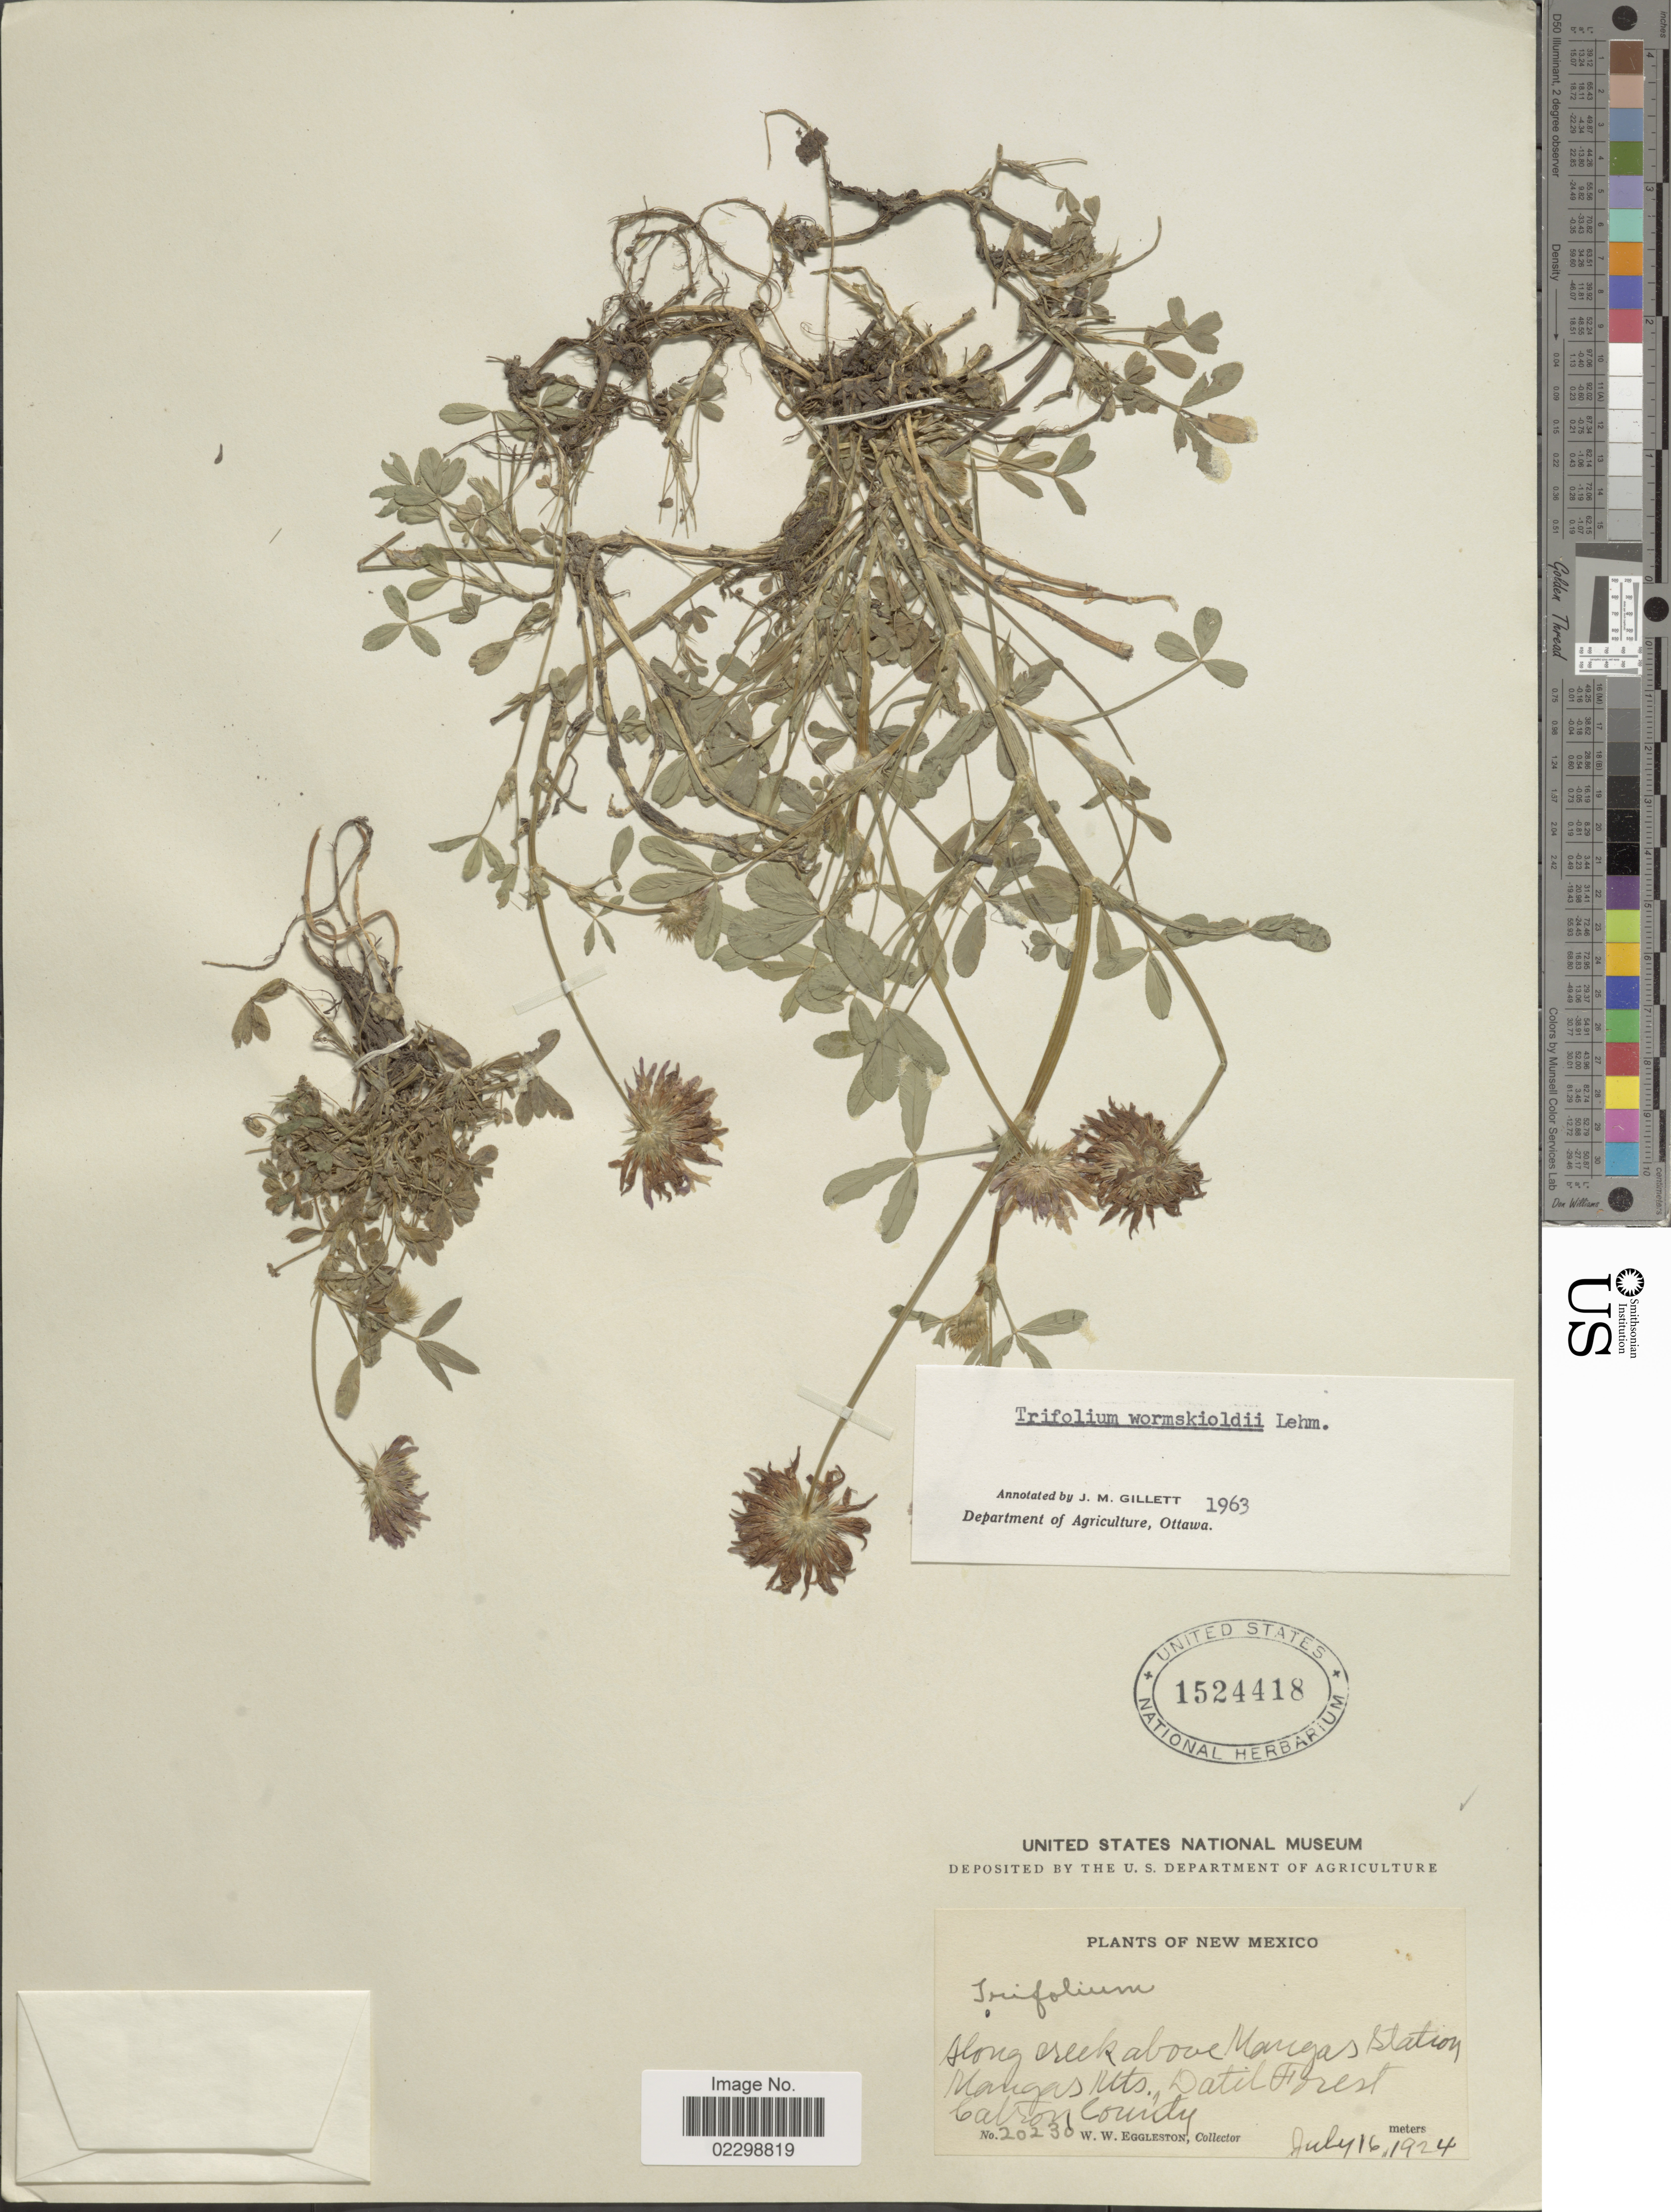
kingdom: Plantae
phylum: Tracheophyta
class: Magnoliopsida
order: Fabales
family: Fabaceae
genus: Trifolium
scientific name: Trifolium wormskioldii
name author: Lehm.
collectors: W. W. Eggleston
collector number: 20230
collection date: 1924-07-16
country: United States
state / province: New Mexico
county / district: Catron County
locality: Along creek above Mangas Station, Mangas Mts. Datil Forest.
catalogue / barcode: US 1524418